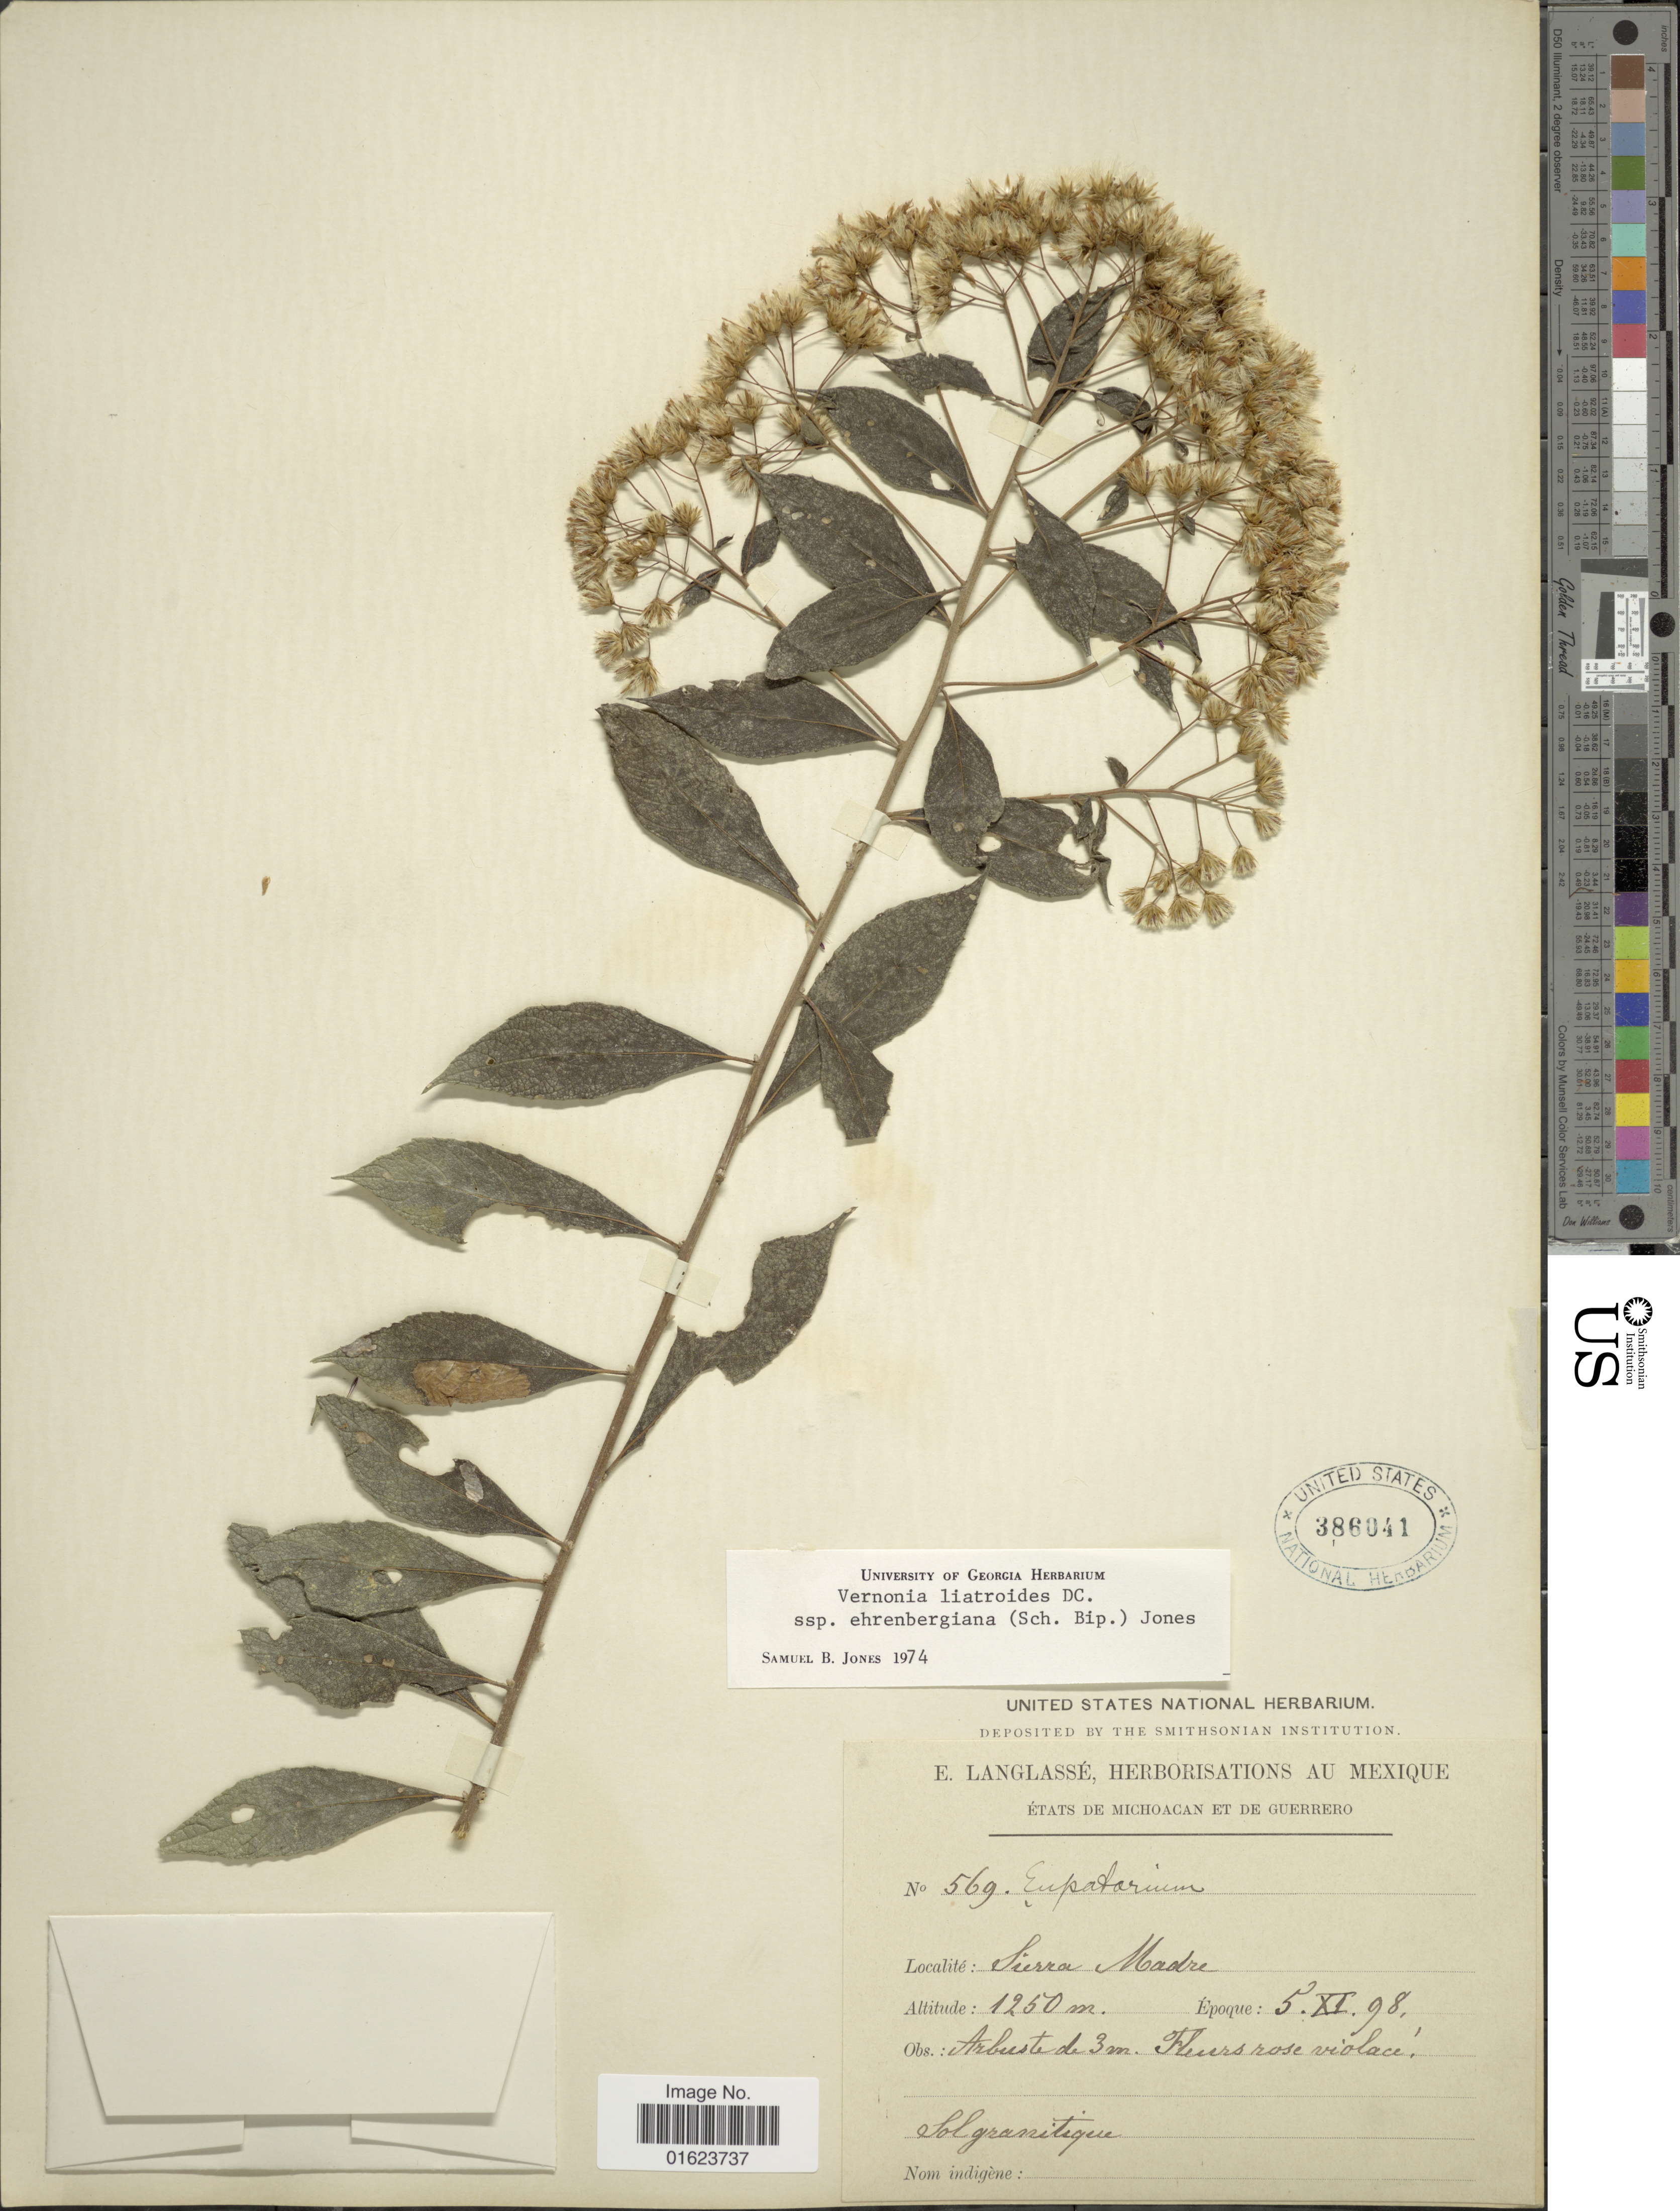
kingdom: Plantae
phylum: Tracheophyta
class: Magnoliopsida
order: Asterales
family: Asteraceae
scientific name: Vickianthus liatroides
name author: (DC.) H. Rob.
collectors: E. Langlassé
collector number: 569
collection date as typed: Transcribed d/m/y: 5/11/98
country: Mexico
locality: Sierra Madre. Solgranitique.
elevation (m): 1250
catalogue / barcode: US 386041